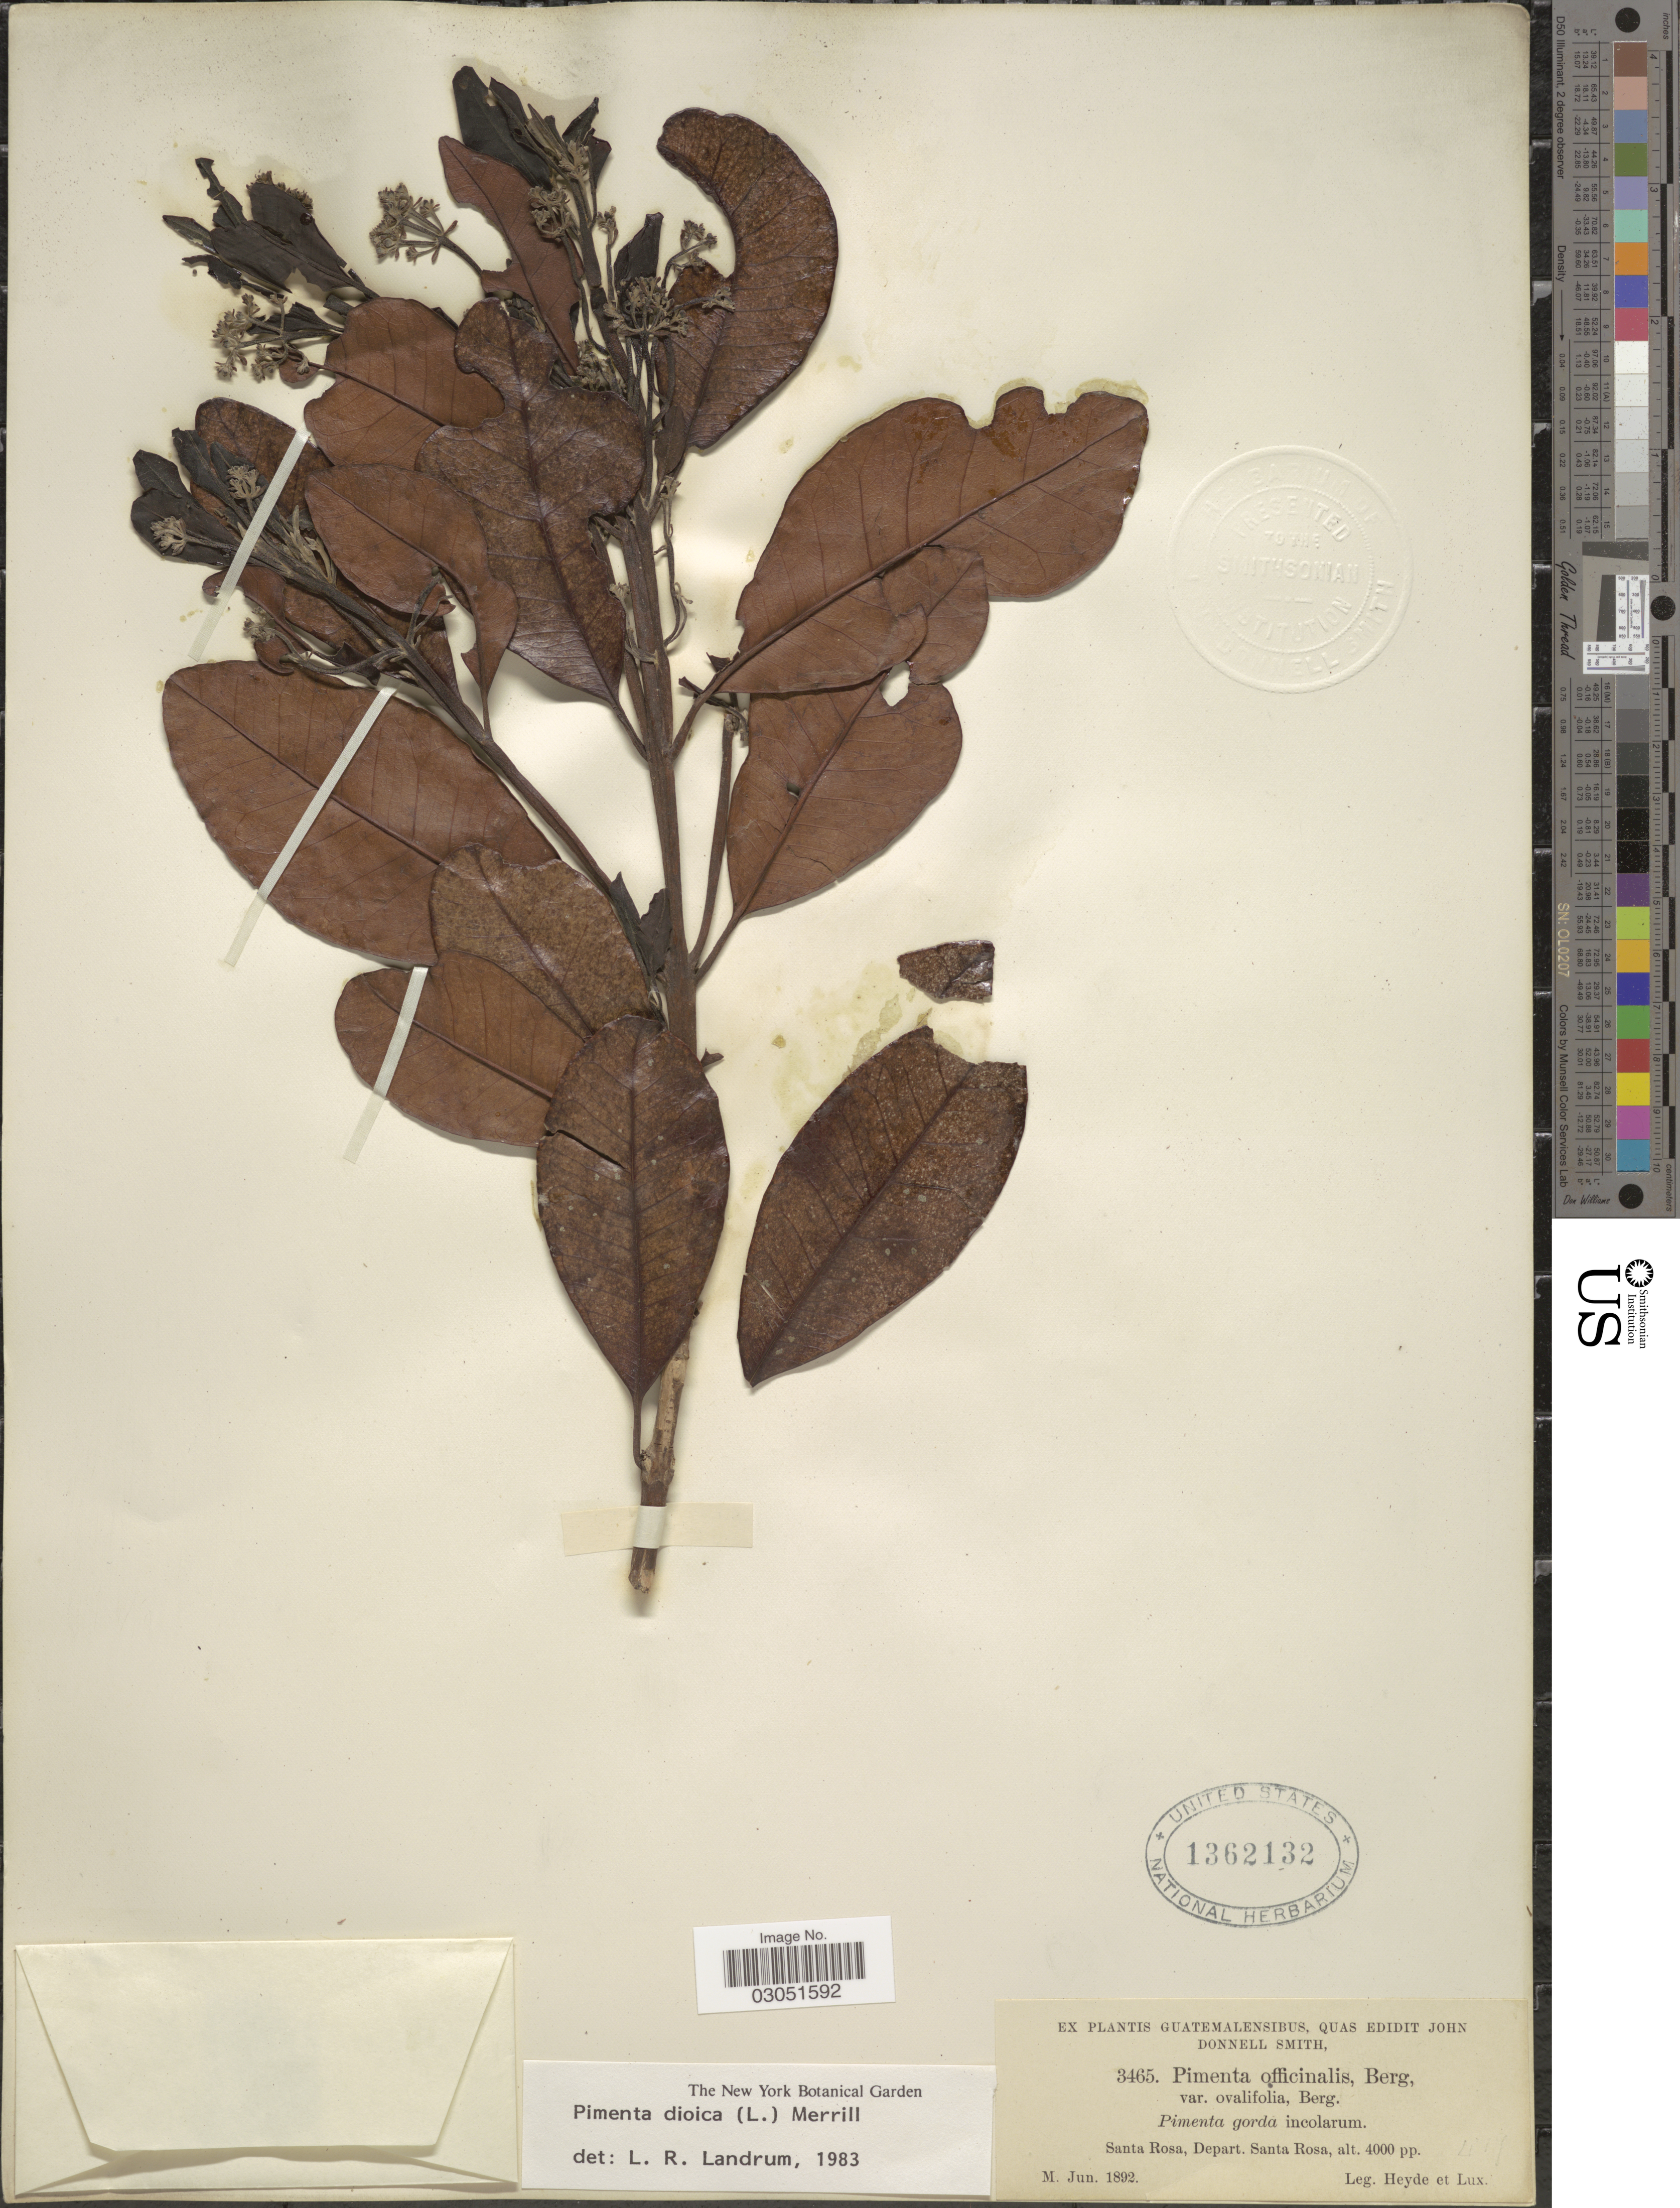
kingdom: Plantae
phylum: Tracheophyta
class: Magnoliopsida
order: Myrtales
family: Myrtaceae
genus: Pimenta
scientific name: Pimenta dioica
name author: (L.) Merr.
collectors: Heyde & Lux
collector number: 3465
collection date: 1892-06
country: Guatemala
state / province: Santa Rosa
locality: Santa Rosa, Depart. Santa Rosa.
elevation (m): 1219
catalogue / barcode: US 1362132